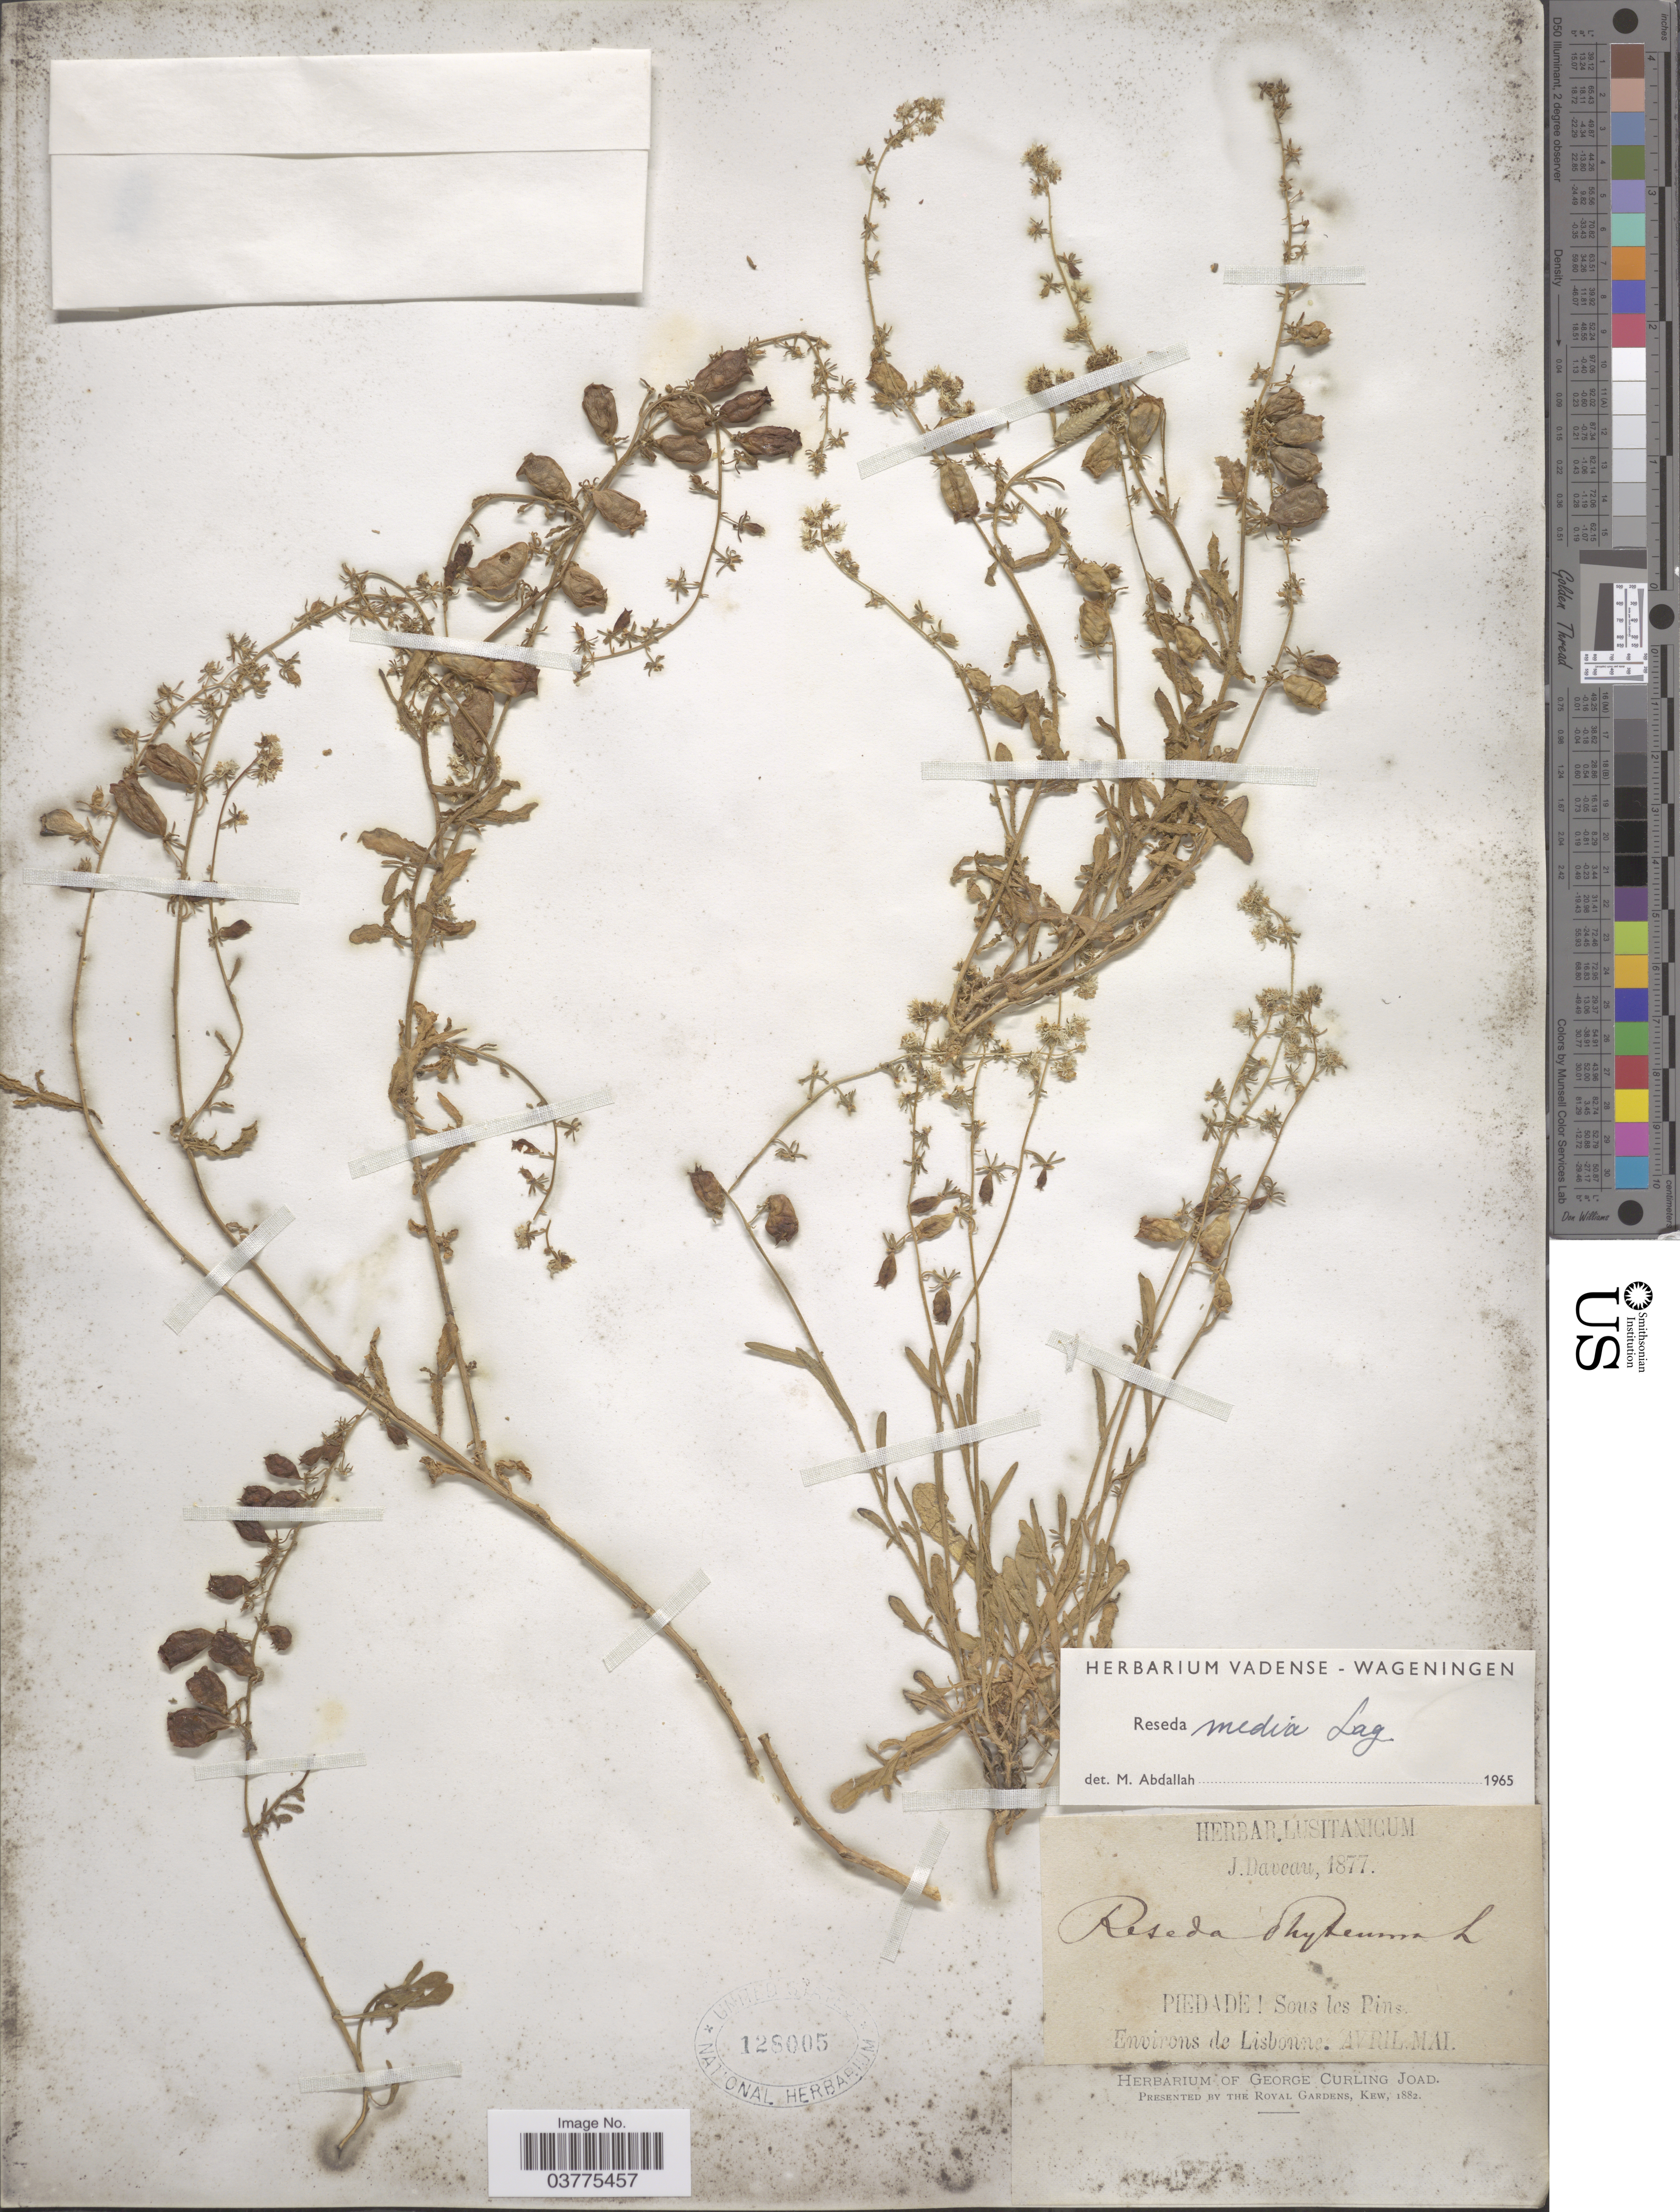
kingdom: Plantae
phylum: Tracheophyta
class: Magnoliopsida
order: Brassicales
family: Resedaceae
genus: Reseda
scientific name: Reseda media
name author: Lag.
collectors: J. Daveau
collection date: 1877-04/1877-05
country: Portugal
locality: Lusitanicum. Piedade [illegible text] Sous les Pins. Environs de Lisbonne.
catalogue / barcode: US 128005